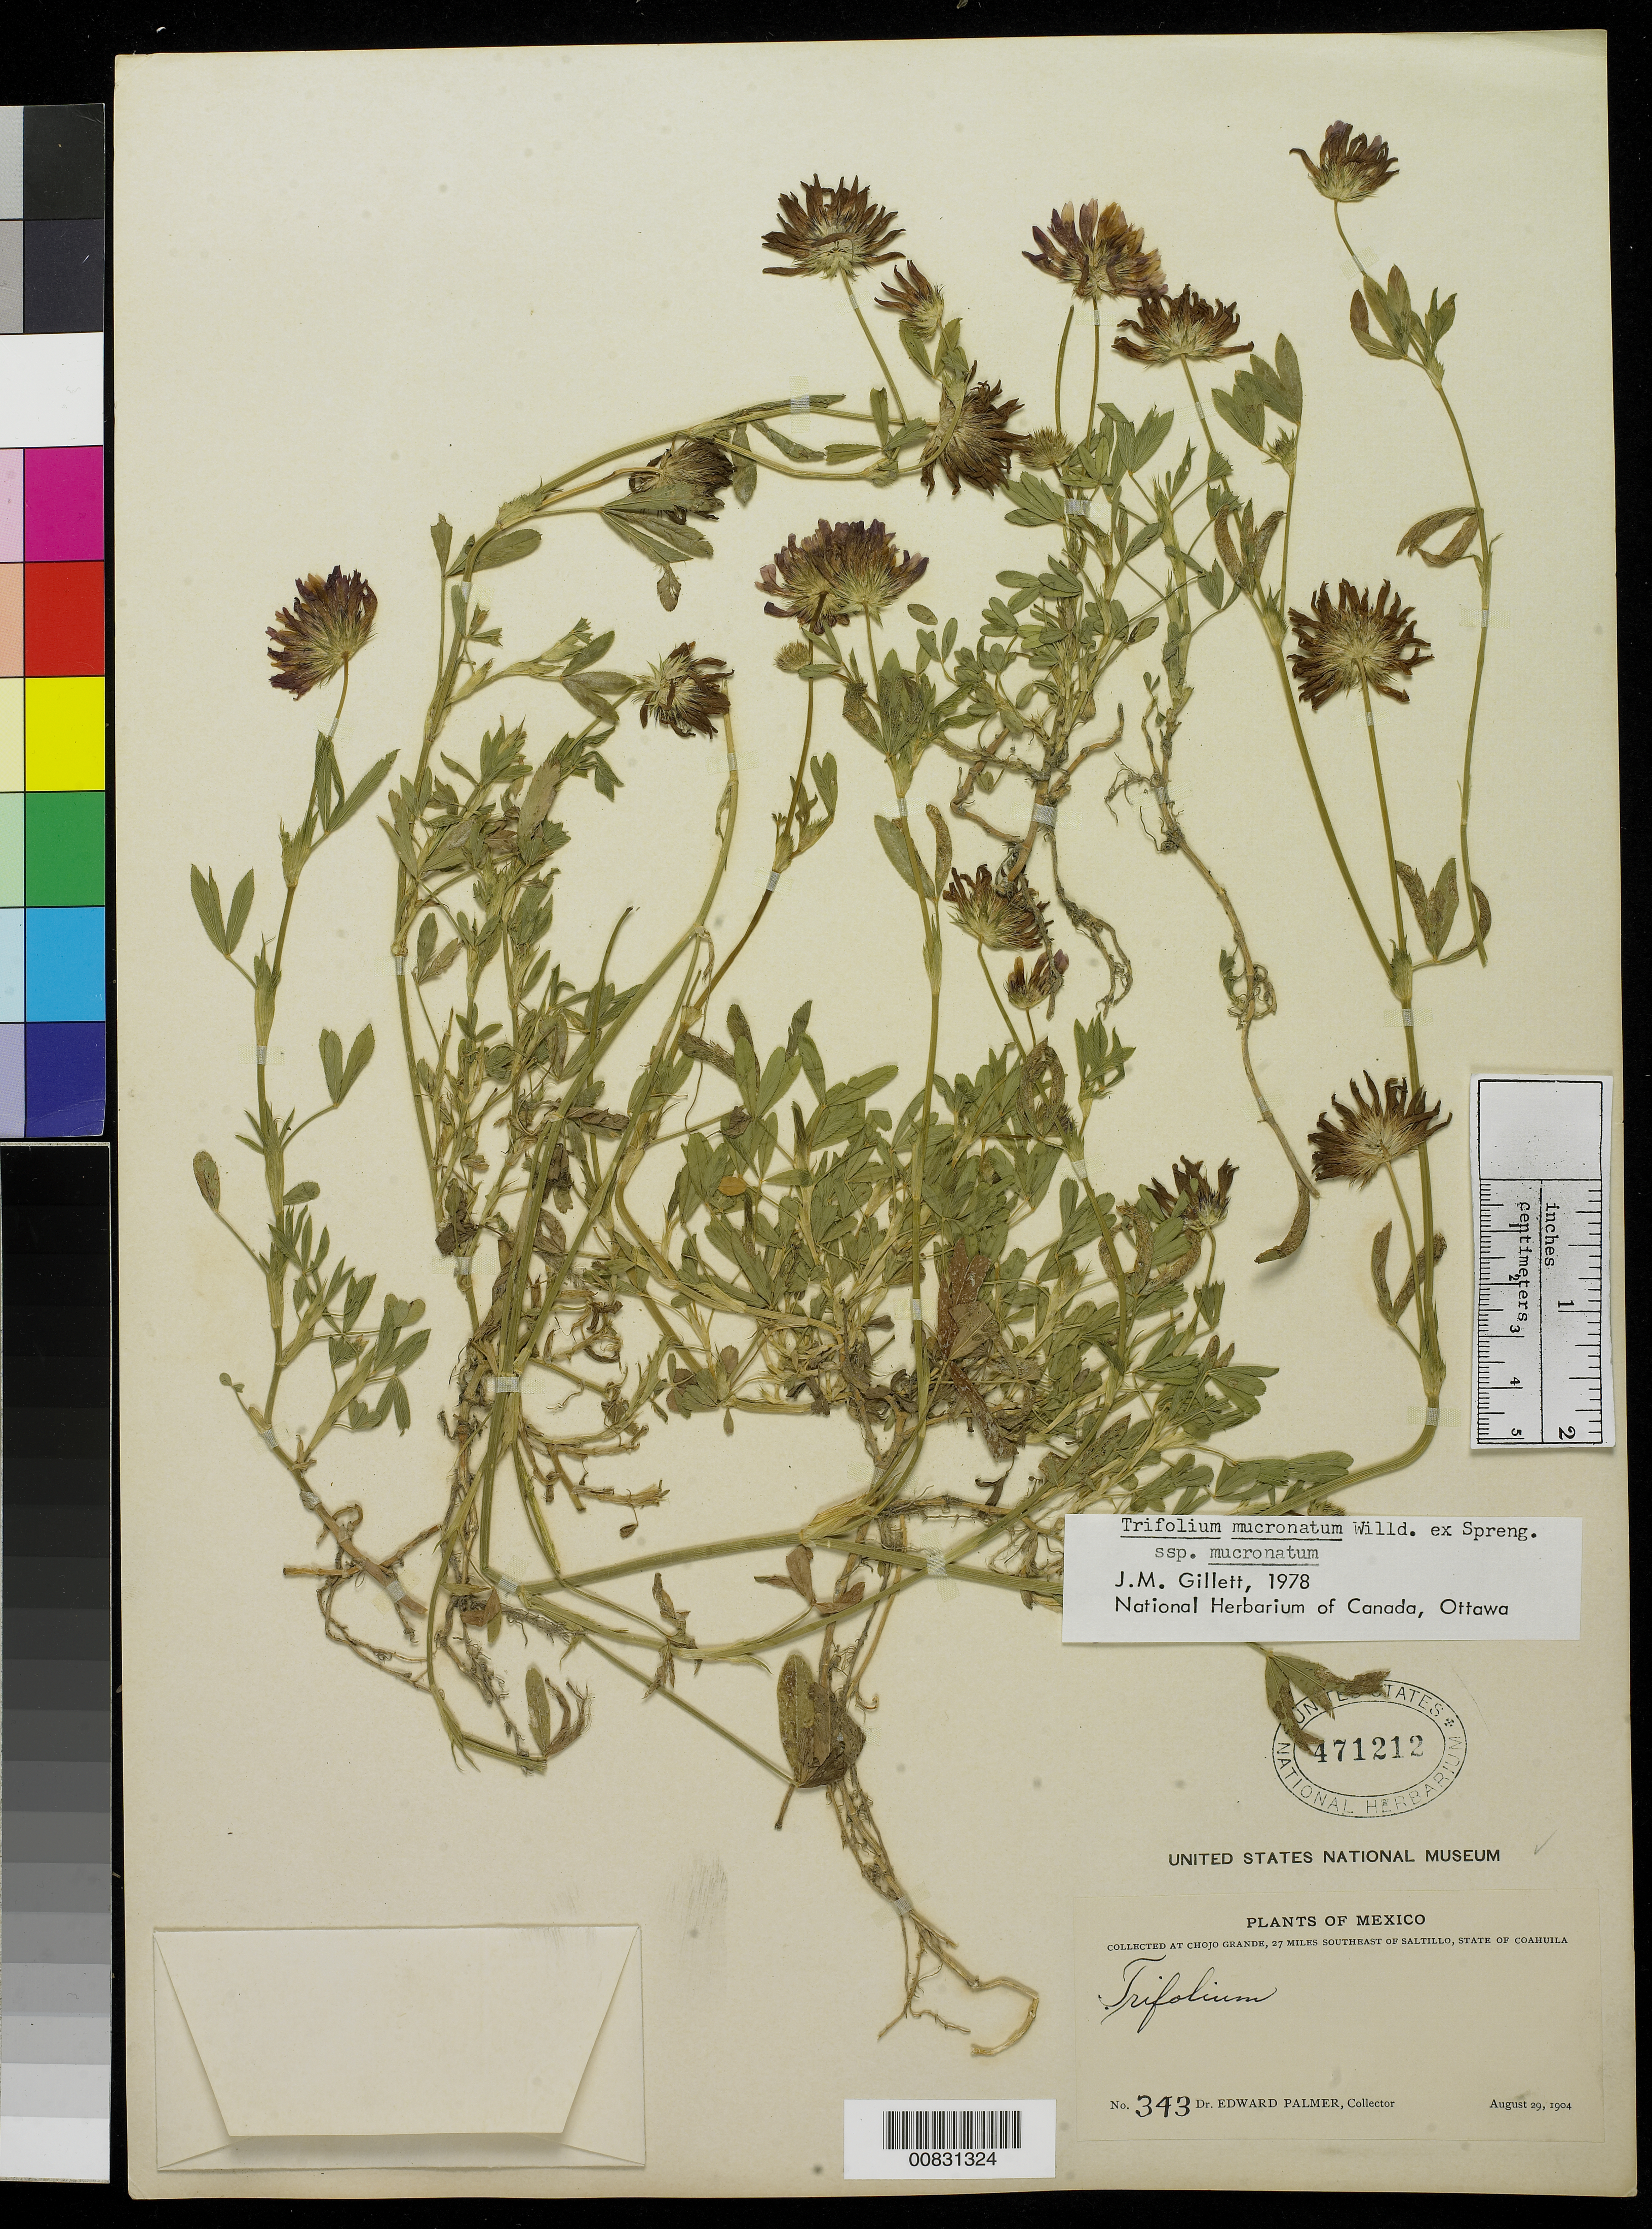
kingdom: Plantae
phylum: Tracheophyta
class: Magnoliopsida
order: Fabales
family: Fabaceae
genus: Trifolium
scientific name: Trifolium mucronatum subsp. mucronatum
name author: Willd. ex Spreng.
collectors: E. Palmer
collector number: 343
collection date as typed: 29 Aug 1904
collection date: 1904-08-29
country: Mexico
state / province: Coahuila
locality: Chojo Grande, 27 miles southeast of Saltillo, Coahuila.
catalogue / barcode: US 471212